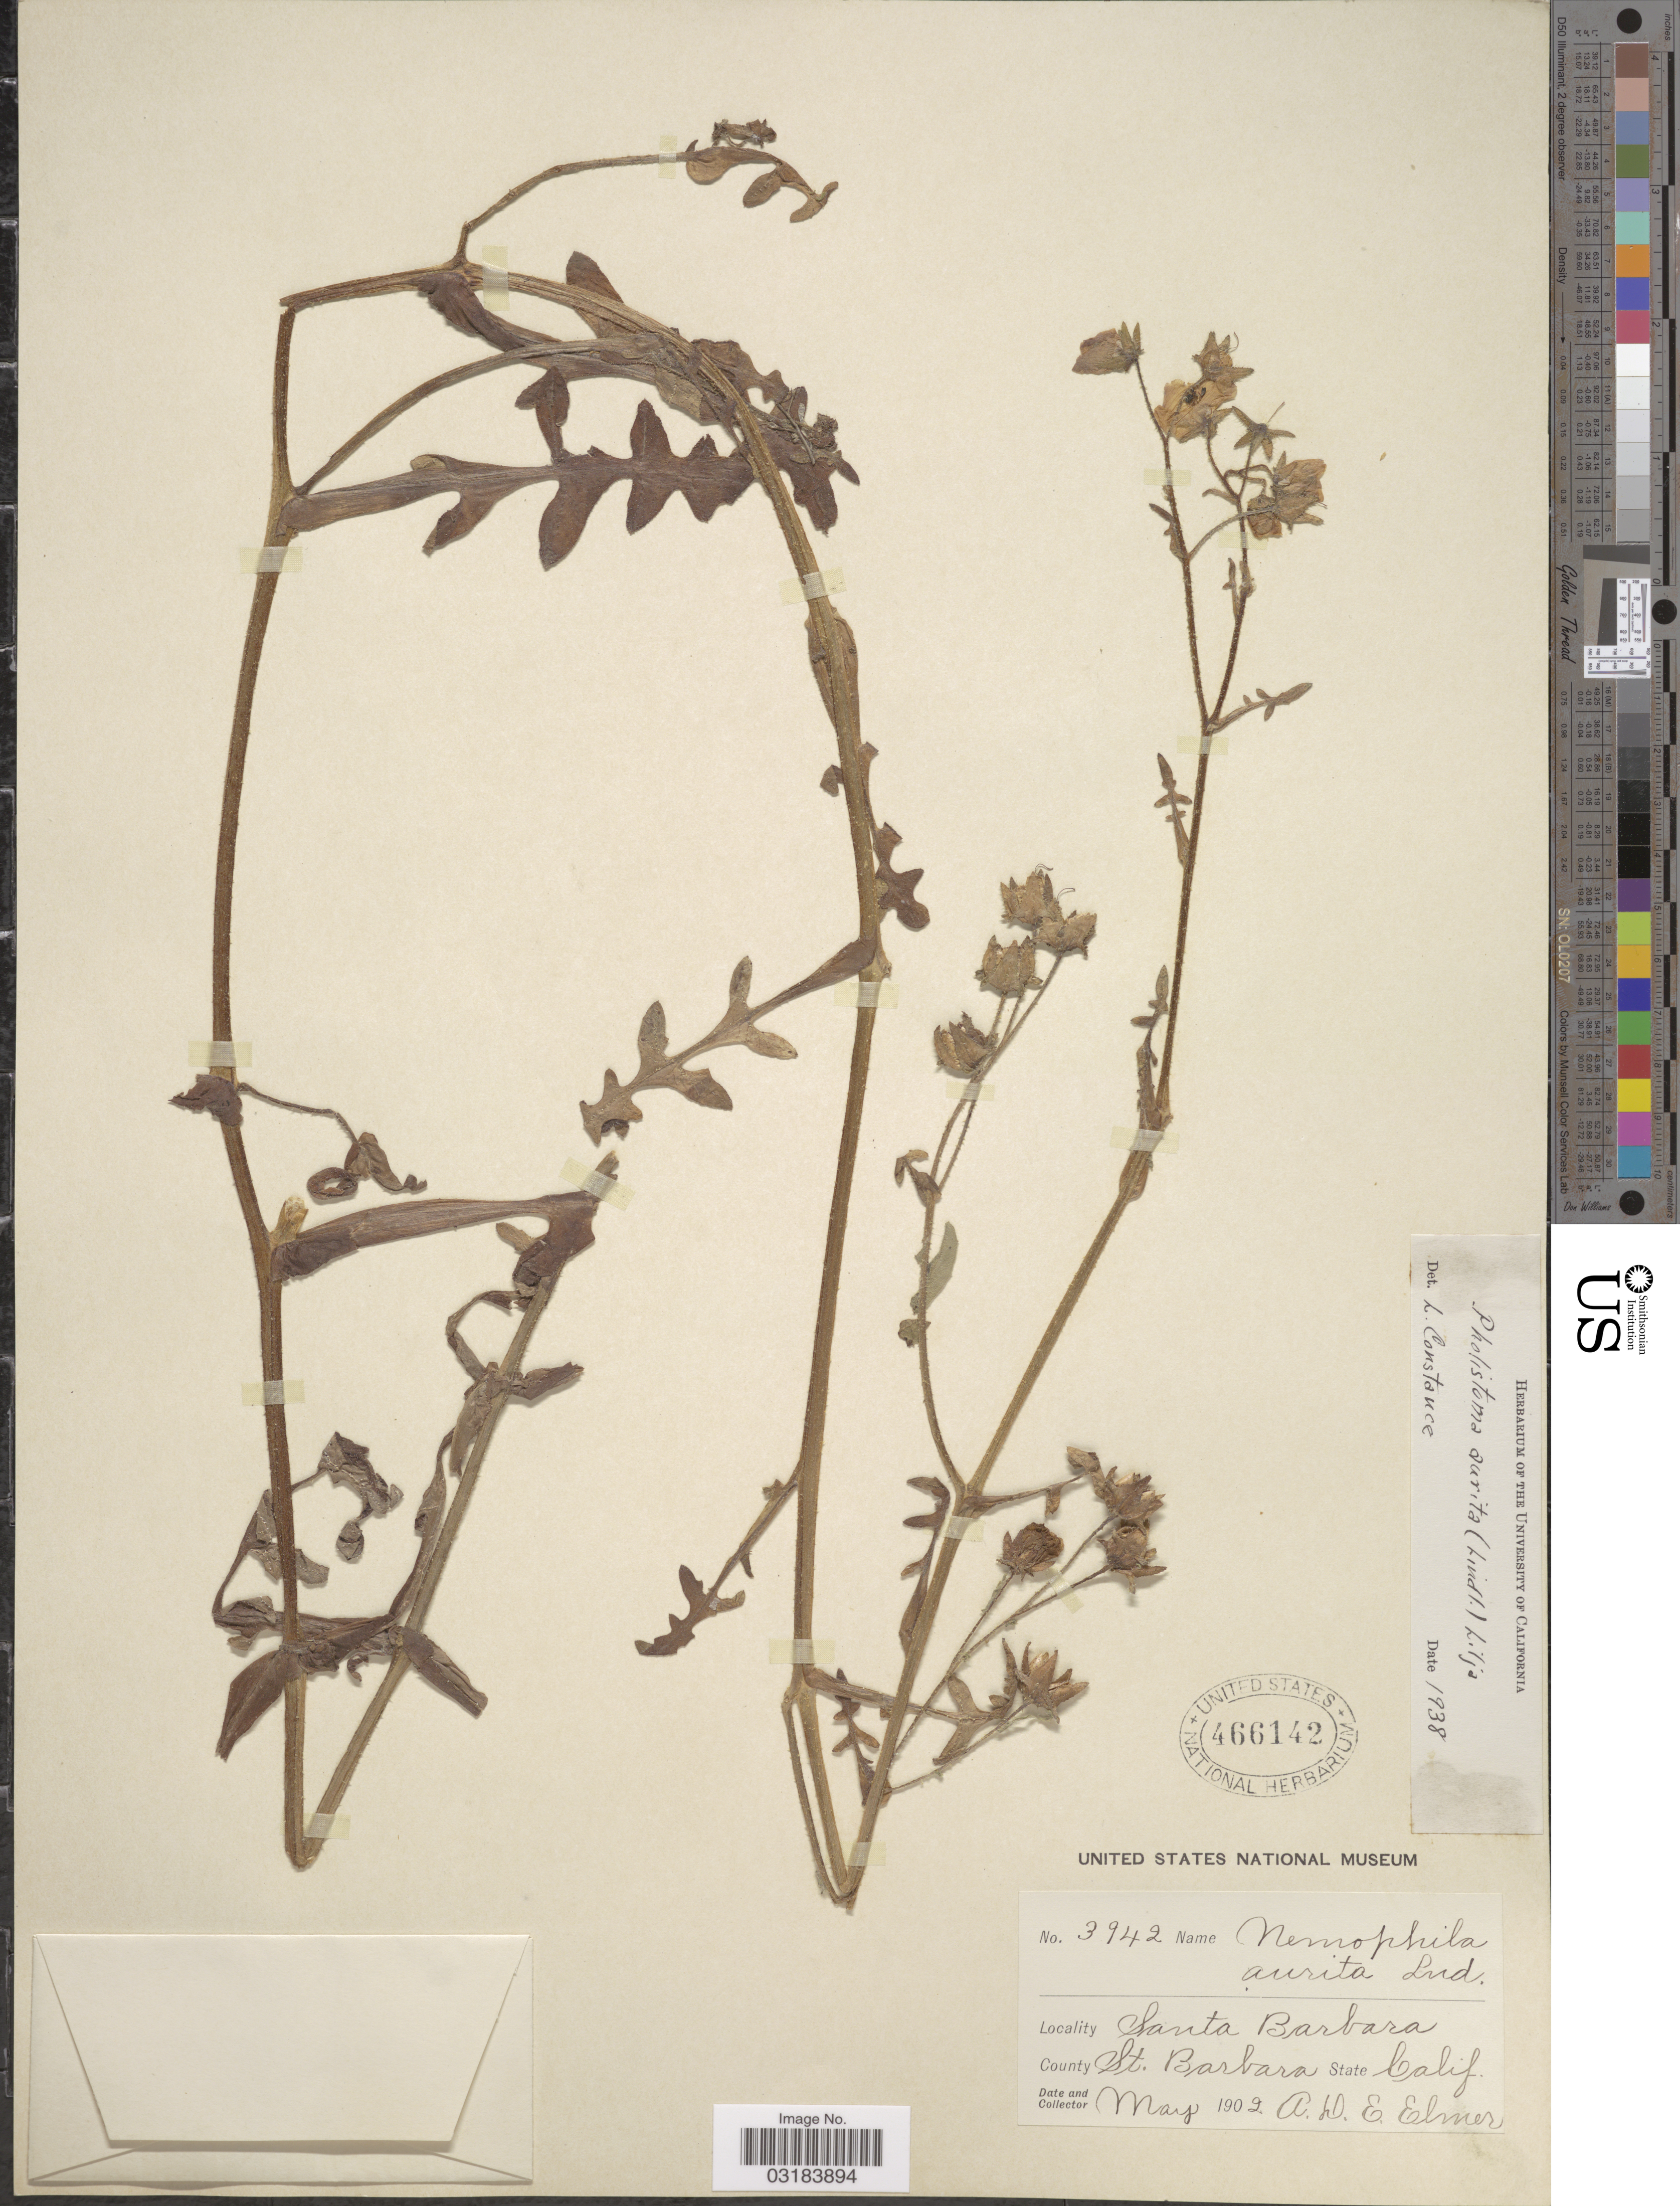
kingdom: Plantae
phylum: Tracheophyta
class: Magnoliopsida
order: Boraginales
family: Hydrophyllaceae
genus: Pholistoma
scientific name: Pholistoma auritum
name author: (Lindl.) Lilja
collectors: A. D. E. Elmer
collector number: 3942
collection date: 1902-05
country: United States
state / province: California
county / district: Santa Barbara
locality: Santa Barbara, County St. Barbara.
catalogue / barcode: US 466142